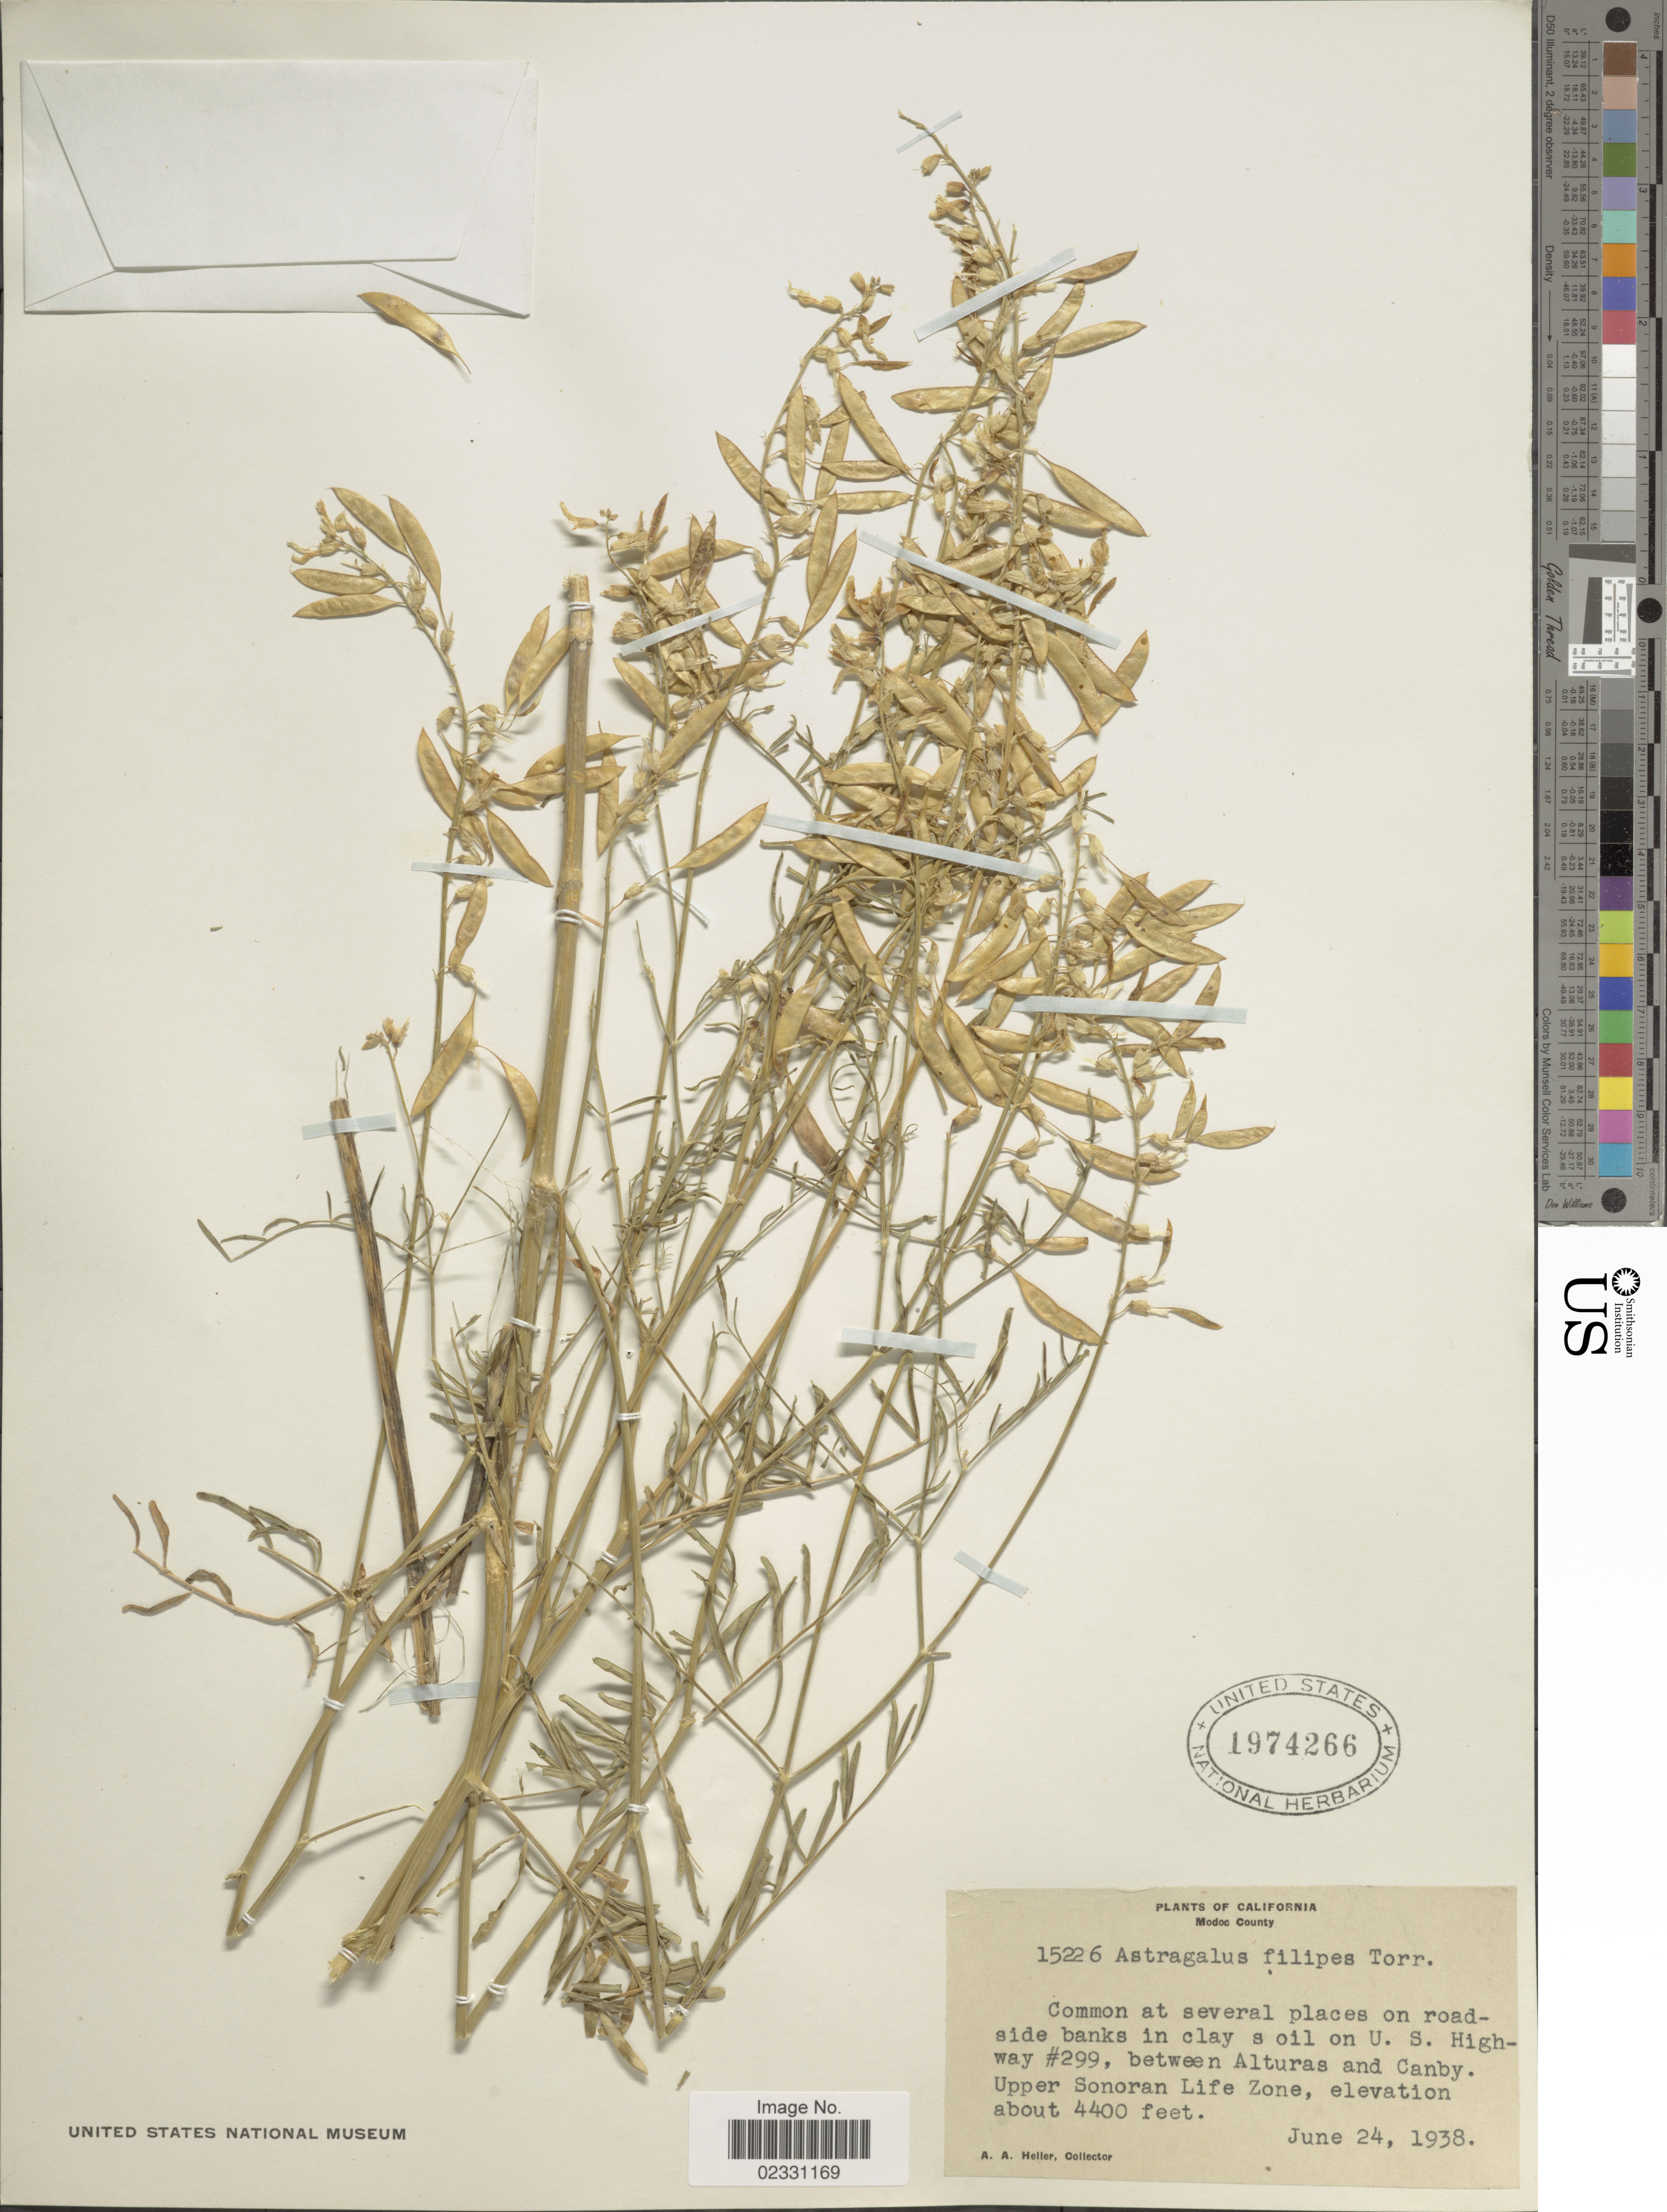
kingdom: Plantae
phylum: Tracheophyta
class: Magnoliopsida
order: Fabales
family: Fabaceae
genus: Astragalus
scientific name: Astragalus filipes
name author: A. Gray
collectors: A. A. Heller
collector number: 15226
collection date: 1938-06-24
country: United States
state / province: California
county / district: Modoc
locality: Modoc County. on U. S. Highway #299, between Alturas and Canby. Upper Sonoran Life Zone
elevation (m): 1341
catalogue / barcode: US 1974266